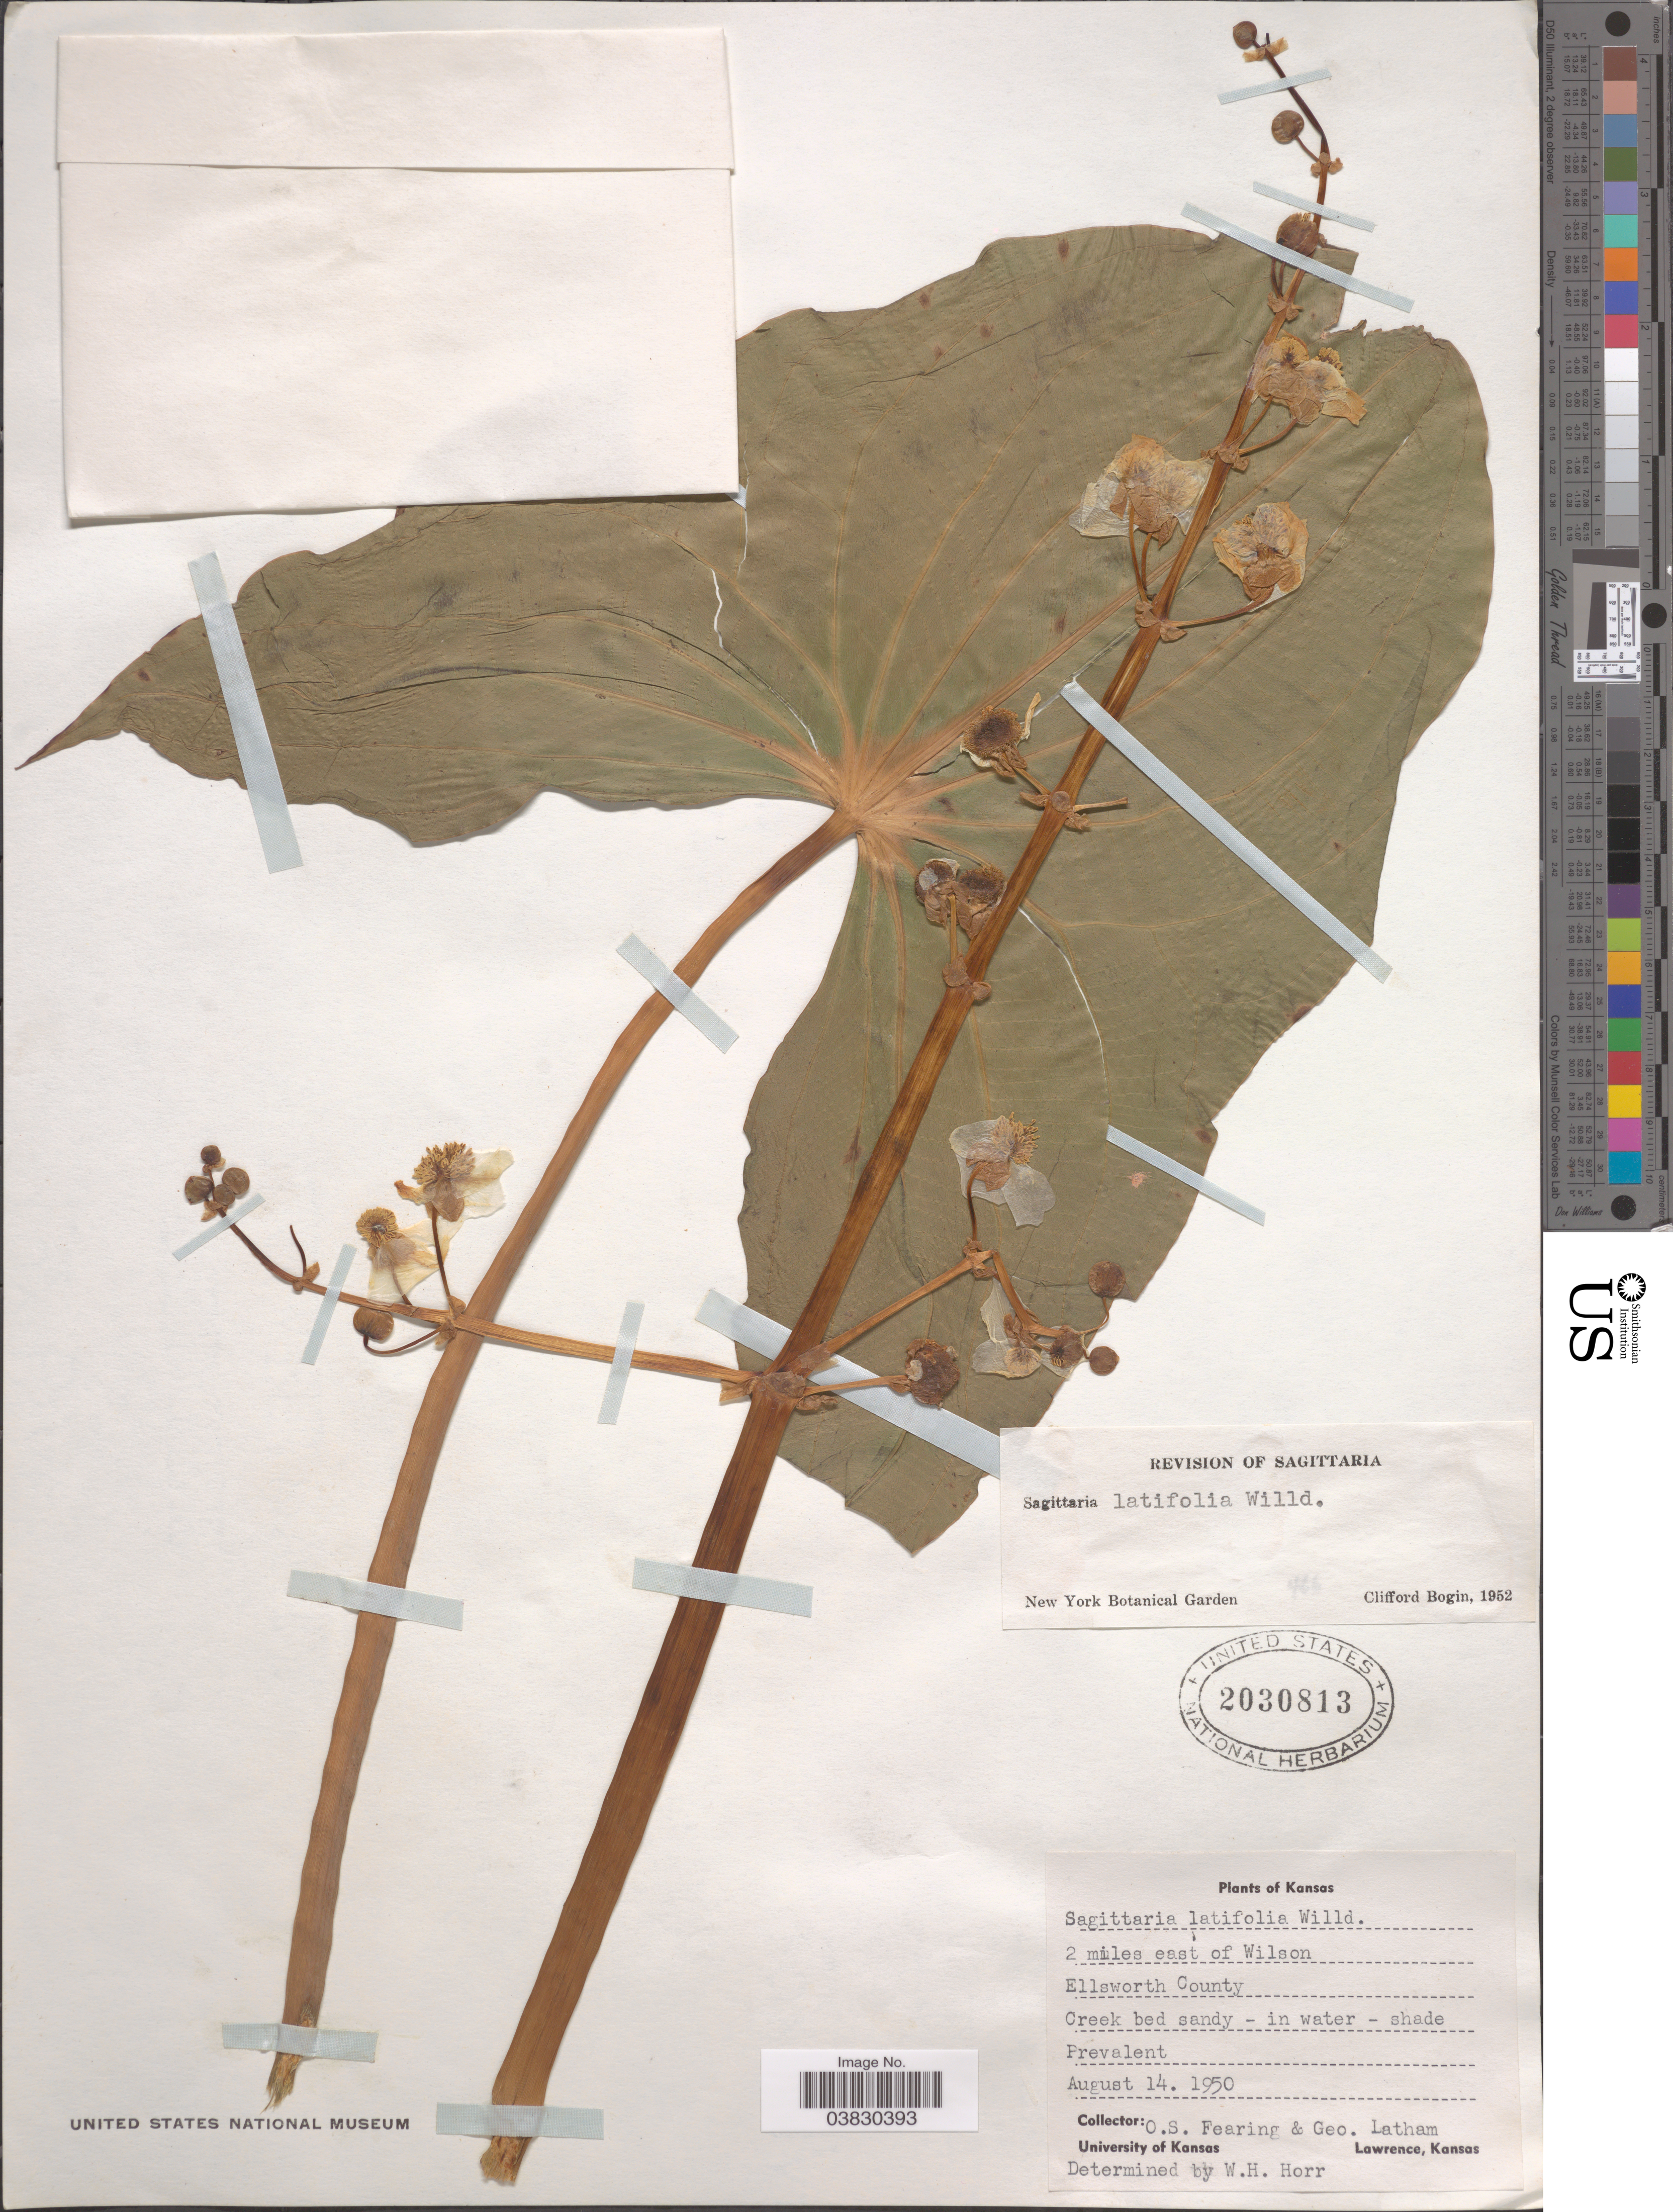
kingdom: Plantae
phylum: Tracheophyta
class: Liliopsida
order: Alismatales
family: Alismataceae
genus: Sagittaria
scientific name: Sagittaria variabilis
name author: Englem. ex A. Gray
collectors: O. S. Fearing & G. Latham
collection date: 1950-08-14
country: United States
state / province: Kansas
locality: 2 miles east of Wilson. Ellsworth County.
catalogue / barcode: US 2030813